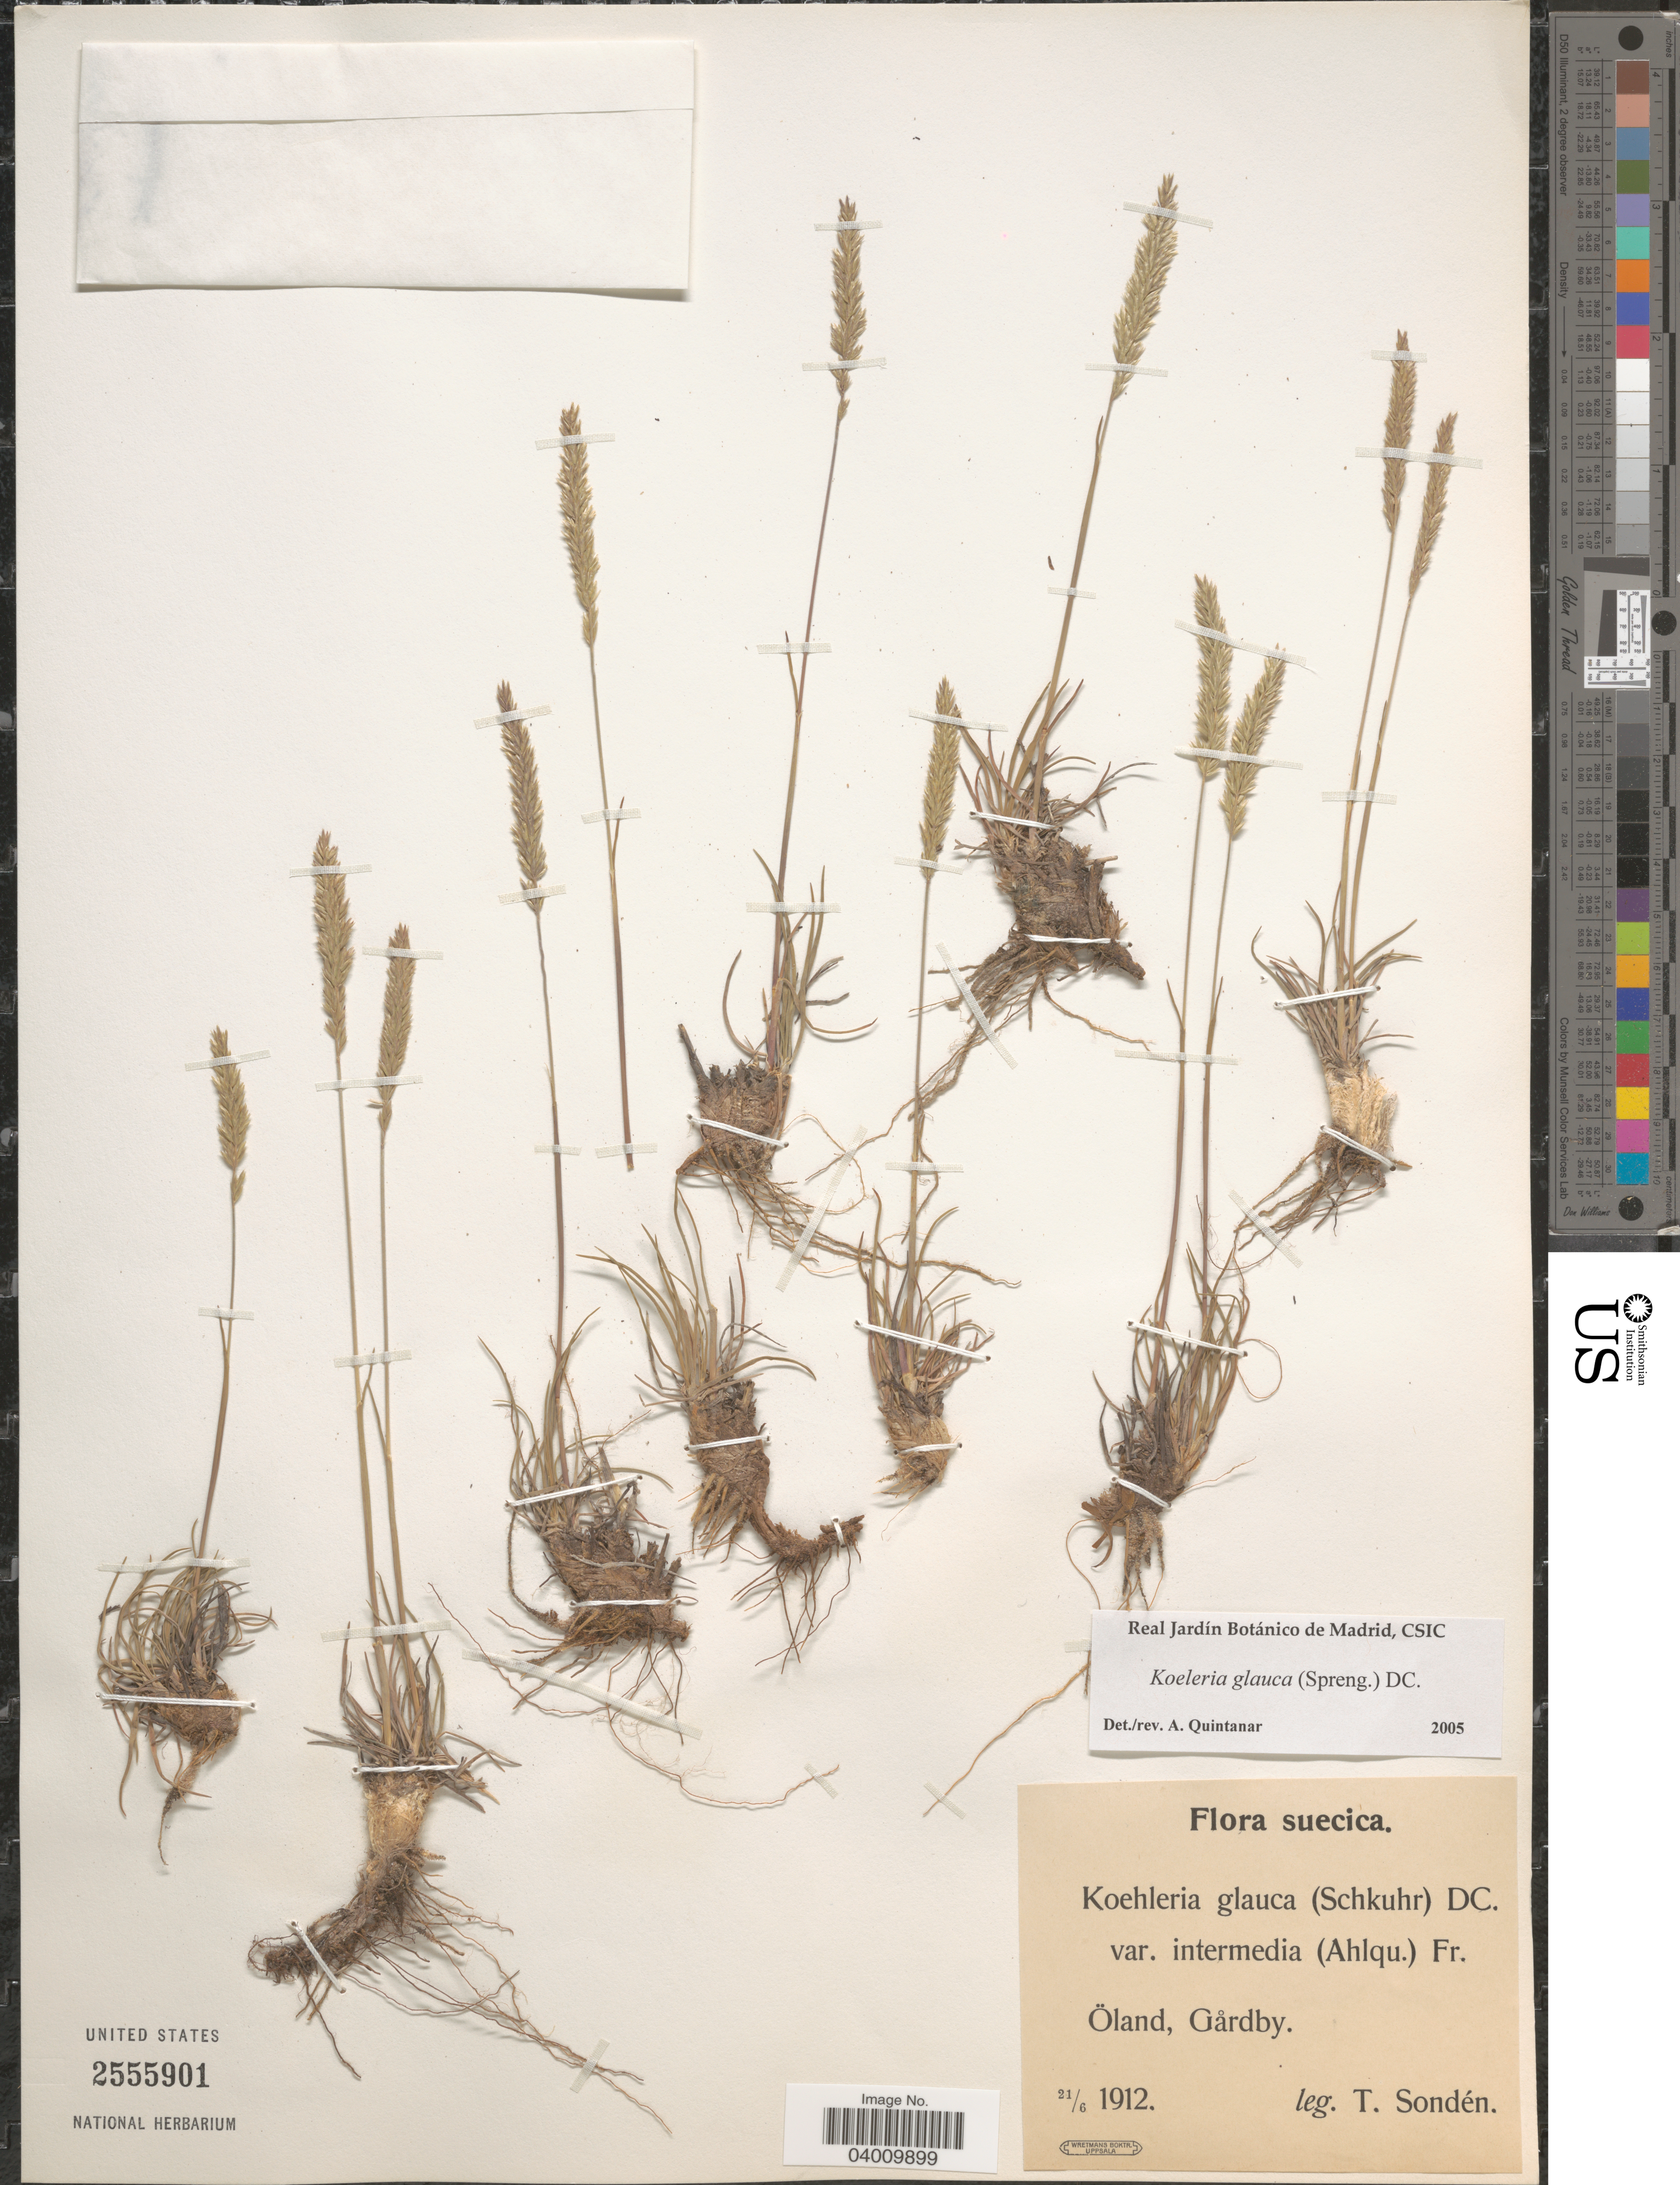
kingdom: Plantae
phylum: Tracheophyta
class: Liliopsida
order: Poales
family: Poaceae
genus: Koeleria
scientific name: Koeleria glauca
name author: (Spreng.) DC.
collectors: T. Sondén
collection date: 1912-06-21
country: Sweden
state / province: Kalmar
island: Oland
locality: Suecica. Õland, Gårdby.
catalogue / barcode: US 2555901